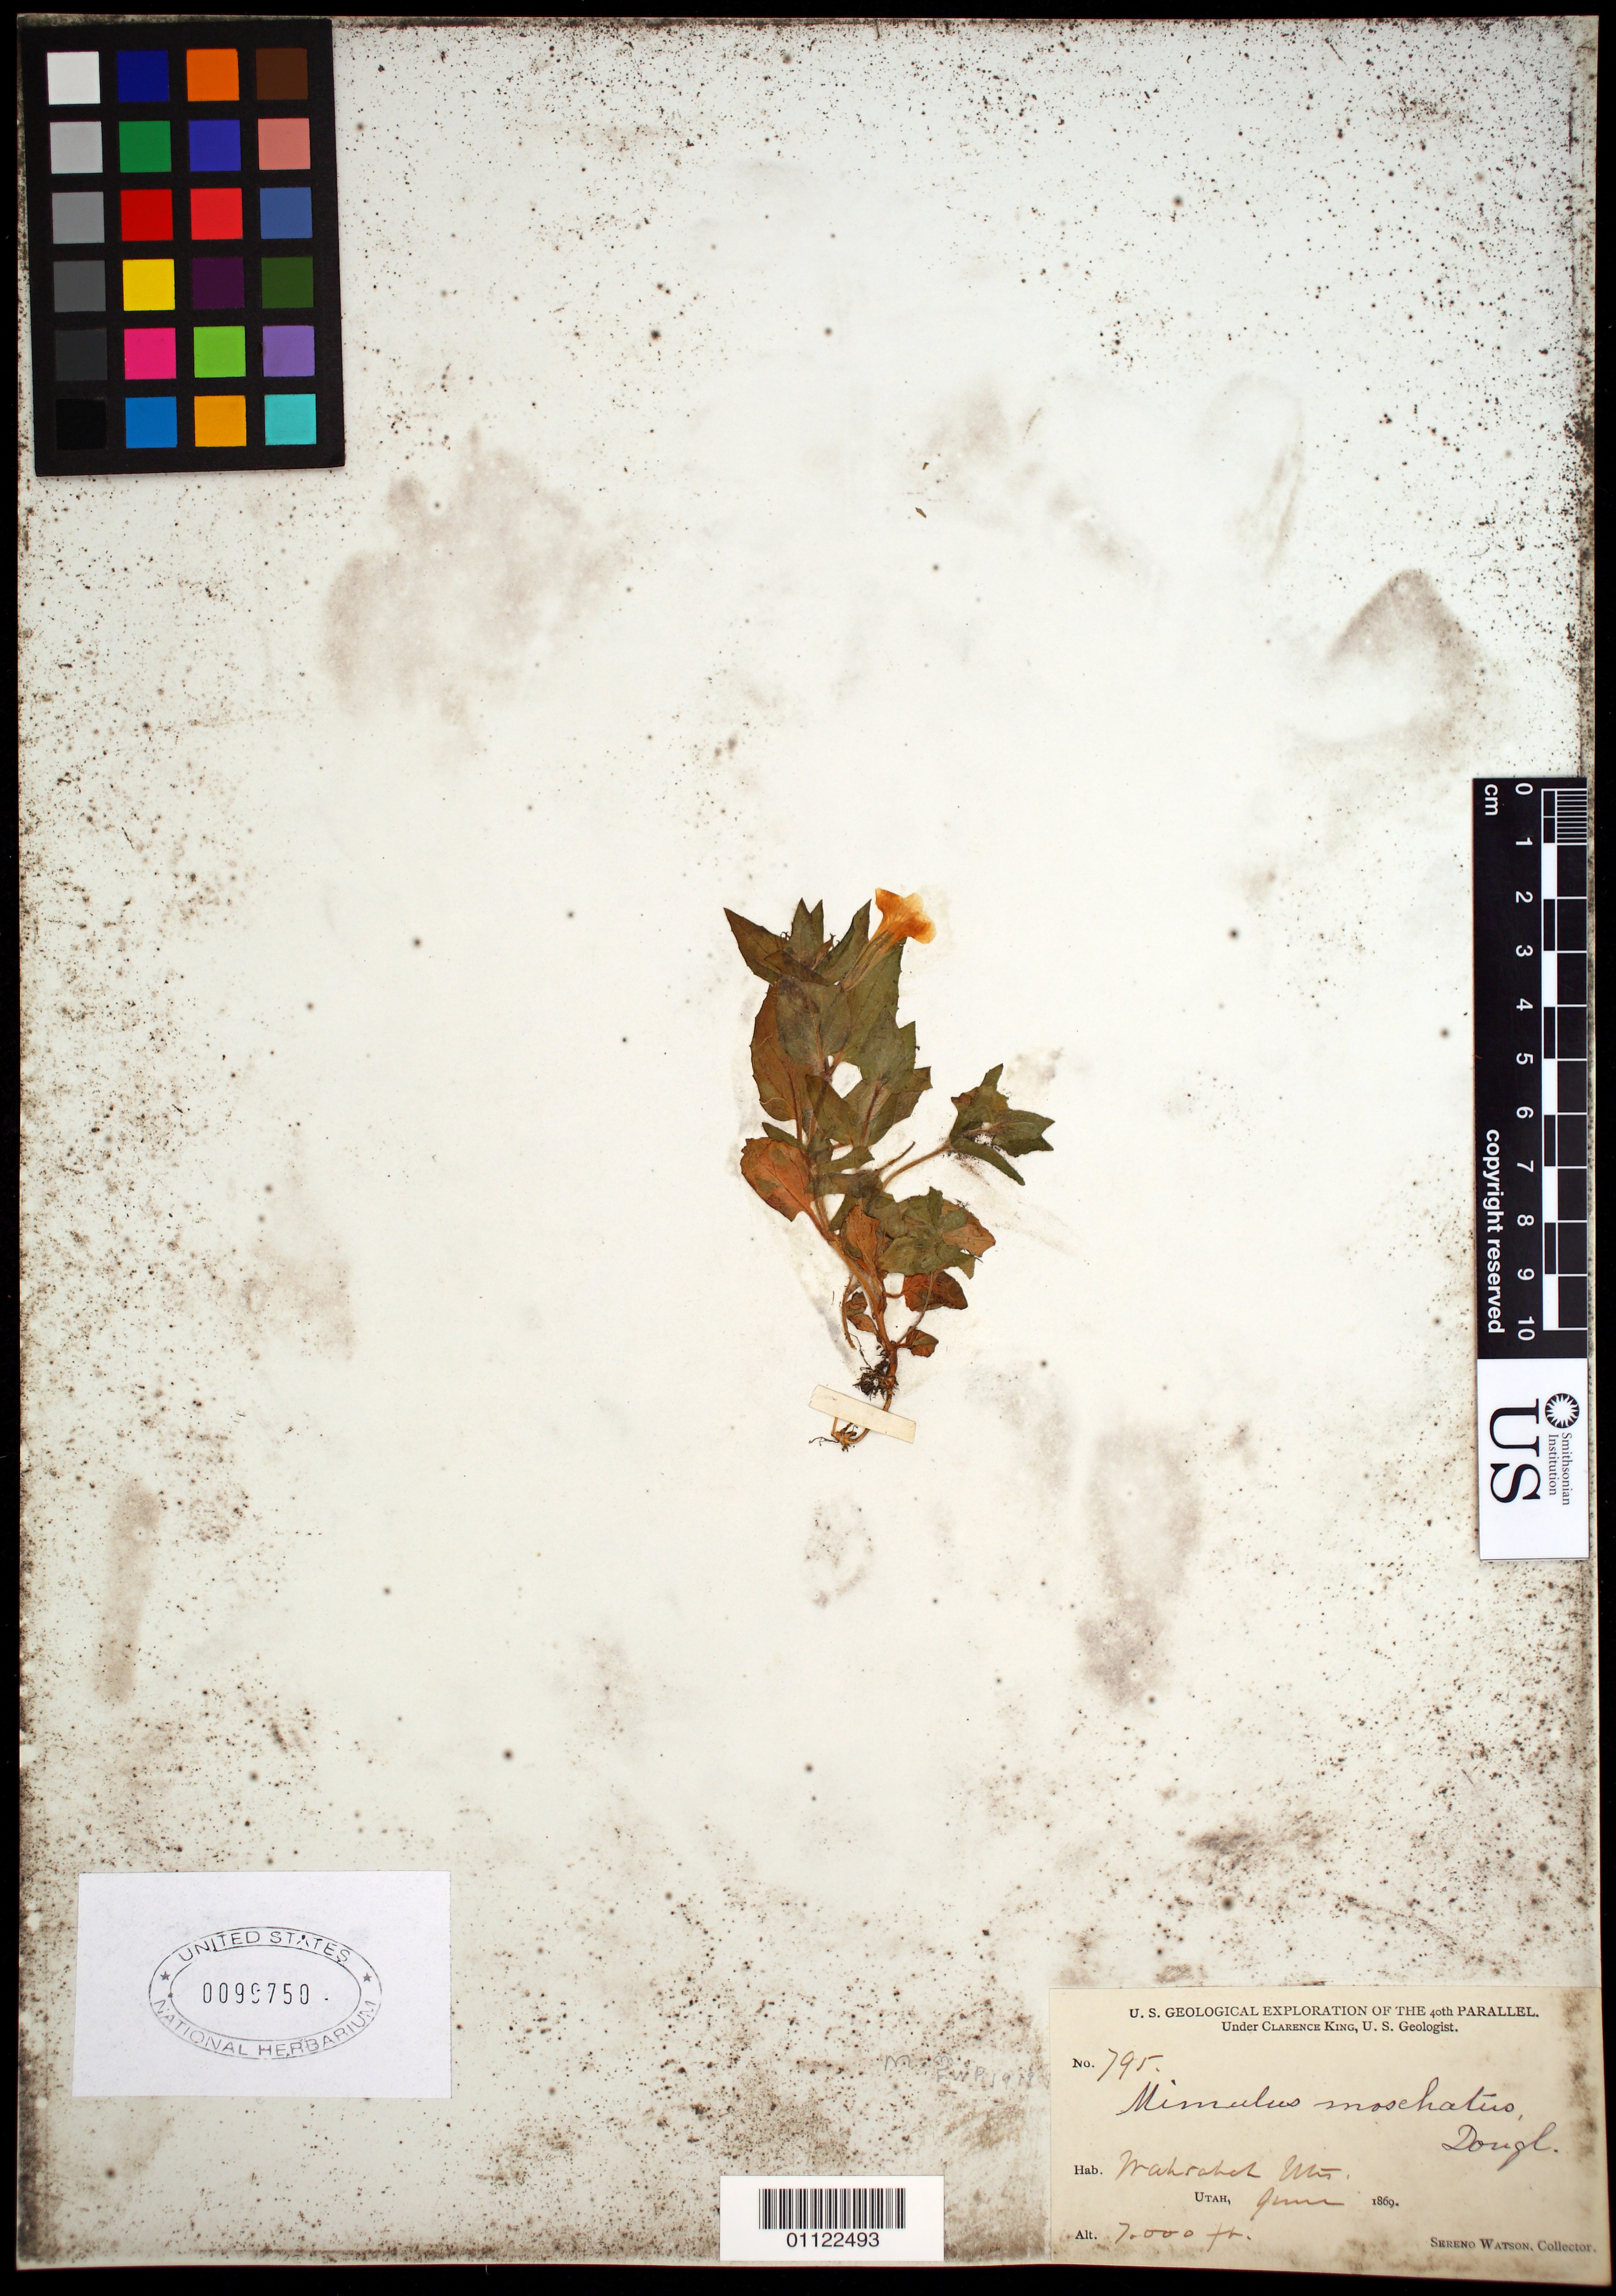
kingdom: Plantae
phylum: Tracheophyta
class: Magnoliopsida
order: Lamiales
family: Phrymaceae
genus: Mimulus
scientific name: Mimulus moschatus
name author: Douglas ex Lindl.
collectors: S. Watson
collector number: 795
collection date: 1869-06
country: United States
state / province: Utah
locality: Wasatch Mountains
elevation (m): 2134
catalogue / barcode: US 99750